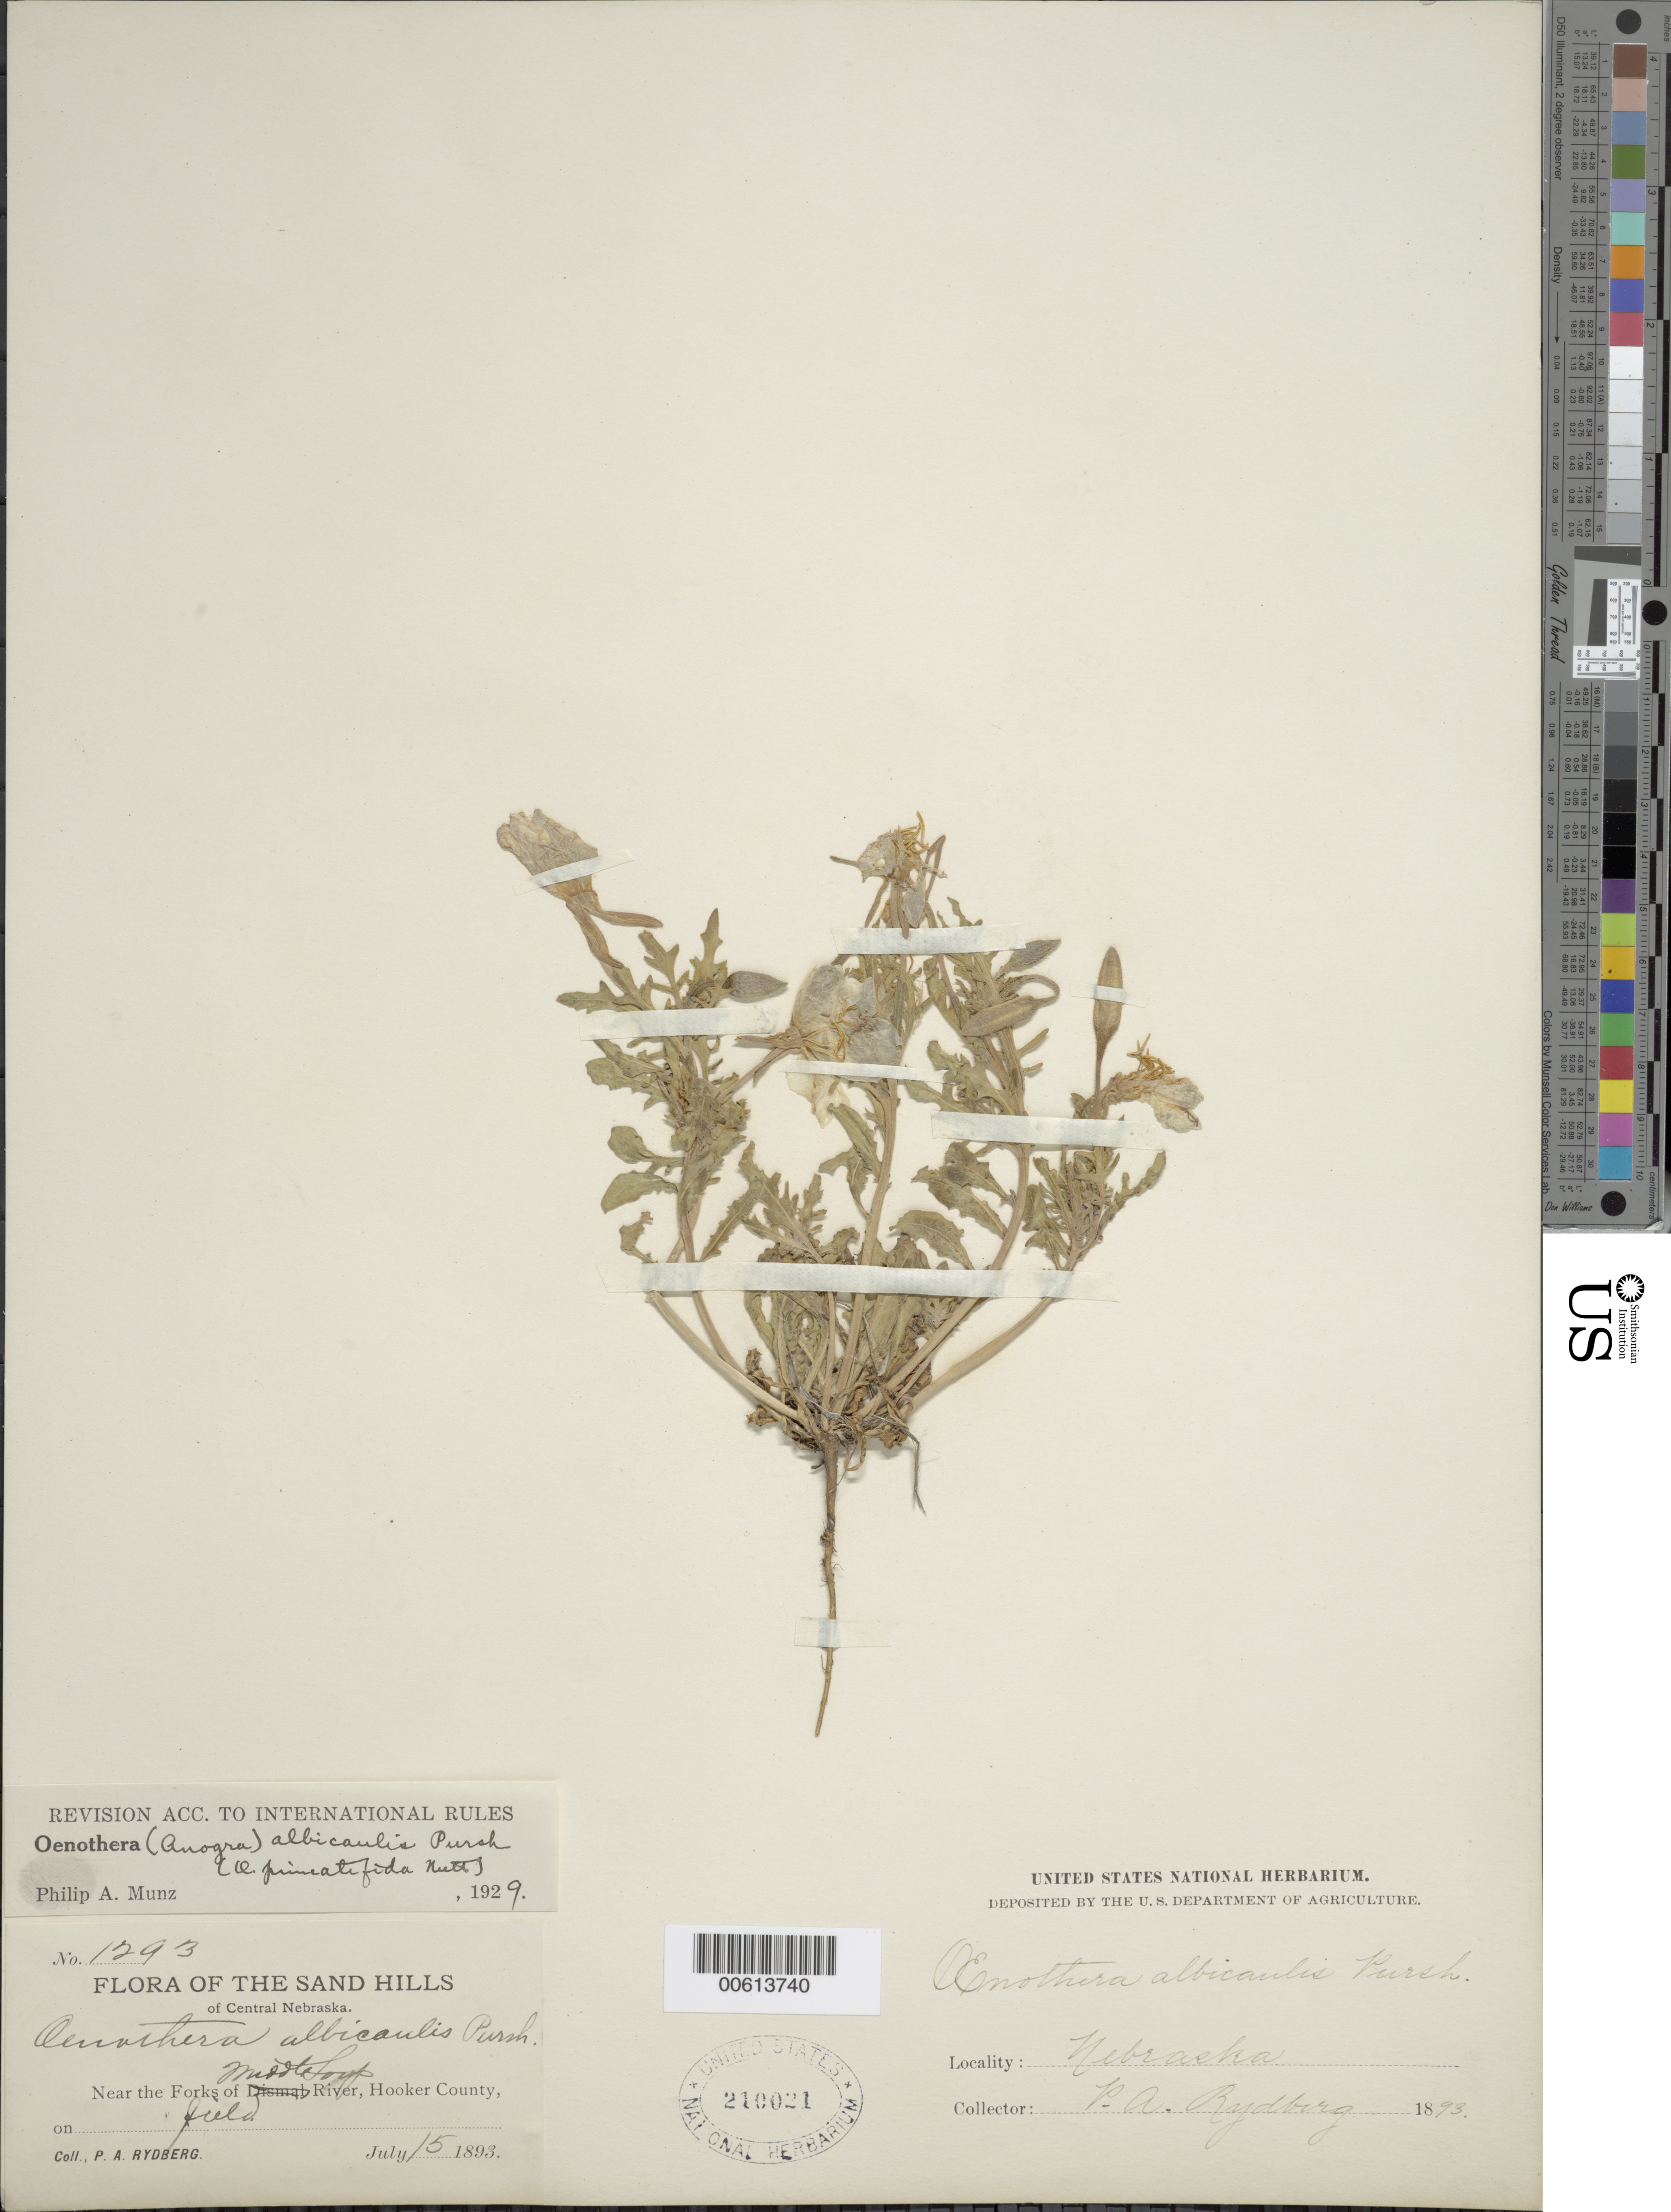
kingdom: Plantae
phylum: Tracheophyta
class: Magnoliopsida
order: Myrtales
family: Onagraceae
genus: Oenothera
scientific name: Oenothera albicaulis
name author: Pursh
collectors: P. A. Rydberg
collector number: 1293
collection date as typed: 15 Jul 1893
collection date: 1893-07-15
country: United States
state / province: Nebraska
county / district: Hooker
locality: Near Forks Middle Loop River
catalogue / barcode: US 210021